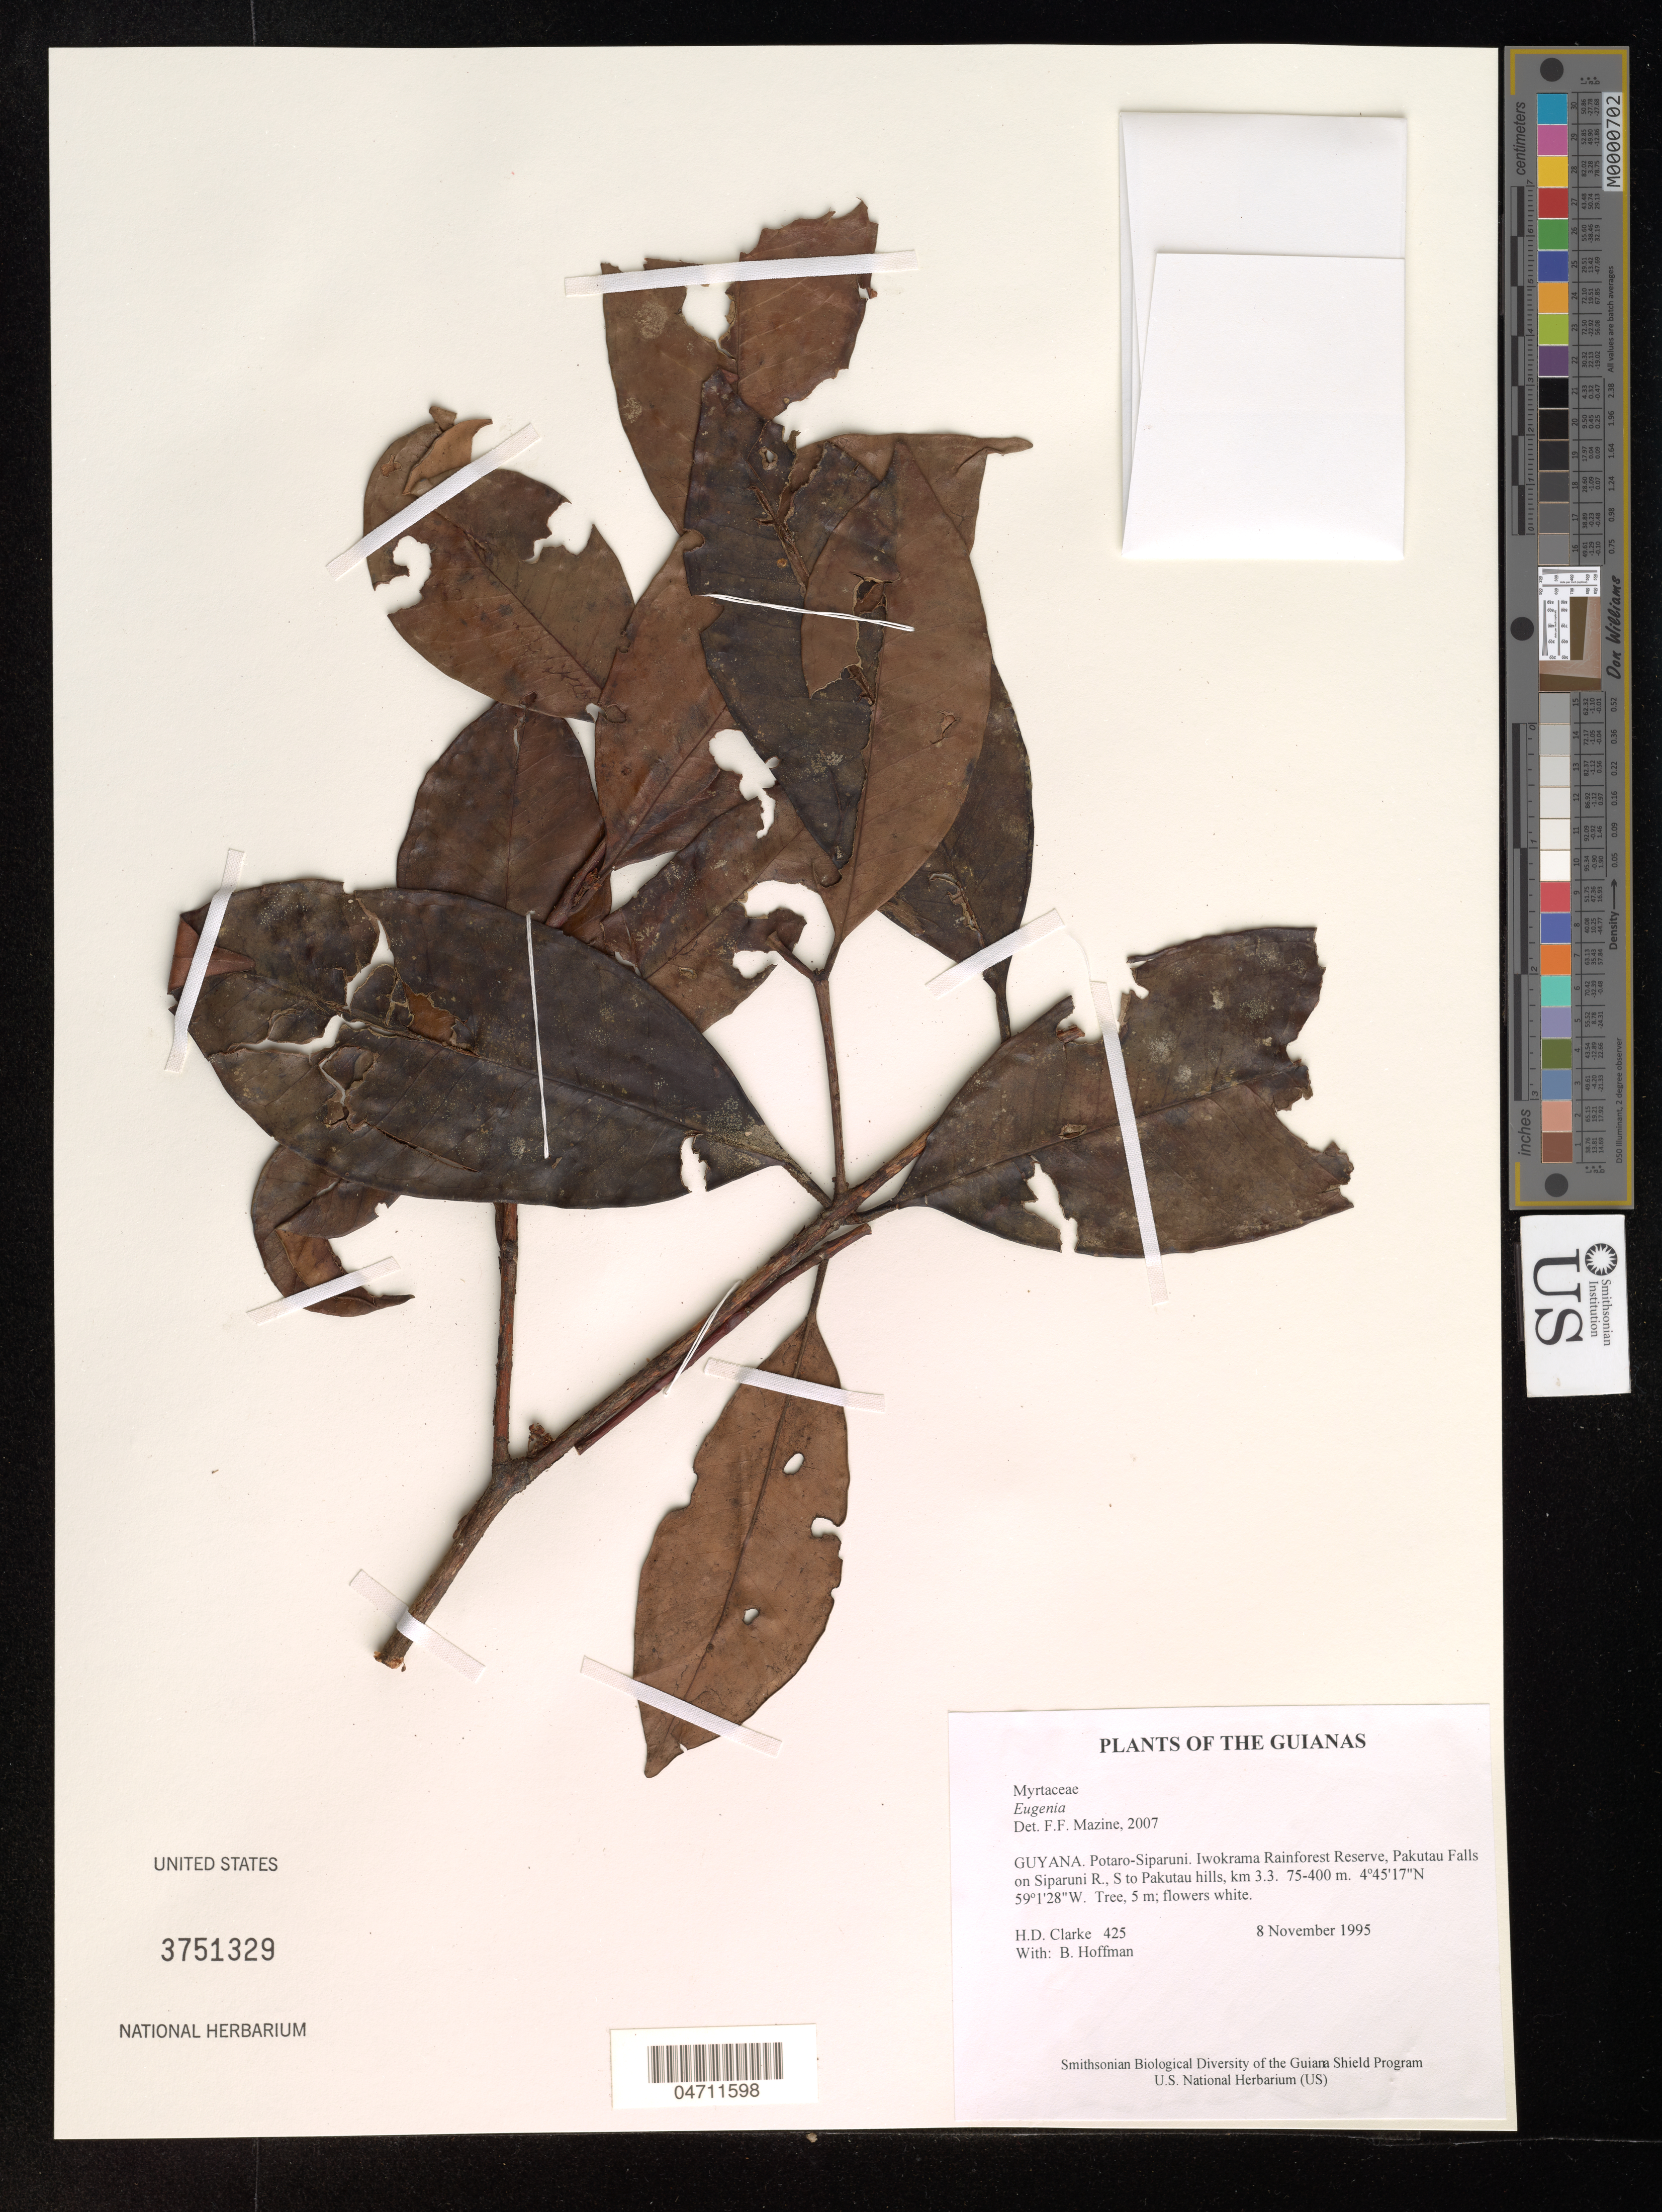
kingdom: Plantae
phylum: Tracheophyta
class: Magnoliopsida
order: Myrtales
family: Myrtaceae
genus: Eugenia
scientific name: Eugenia sp.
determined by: Mazine, Fiorella F.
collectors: H. D. Clarke & B. Hoffman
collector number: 425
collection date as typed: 8 November 1995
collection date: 1995-11-08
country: Guyana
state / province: Potaro-Siparuni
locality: Iwokrama Rainforest Reserve, Pakutau Falls on Siparuni R., S to Pakutau hills, km 3.3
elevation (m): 75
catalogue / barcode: US 3751329